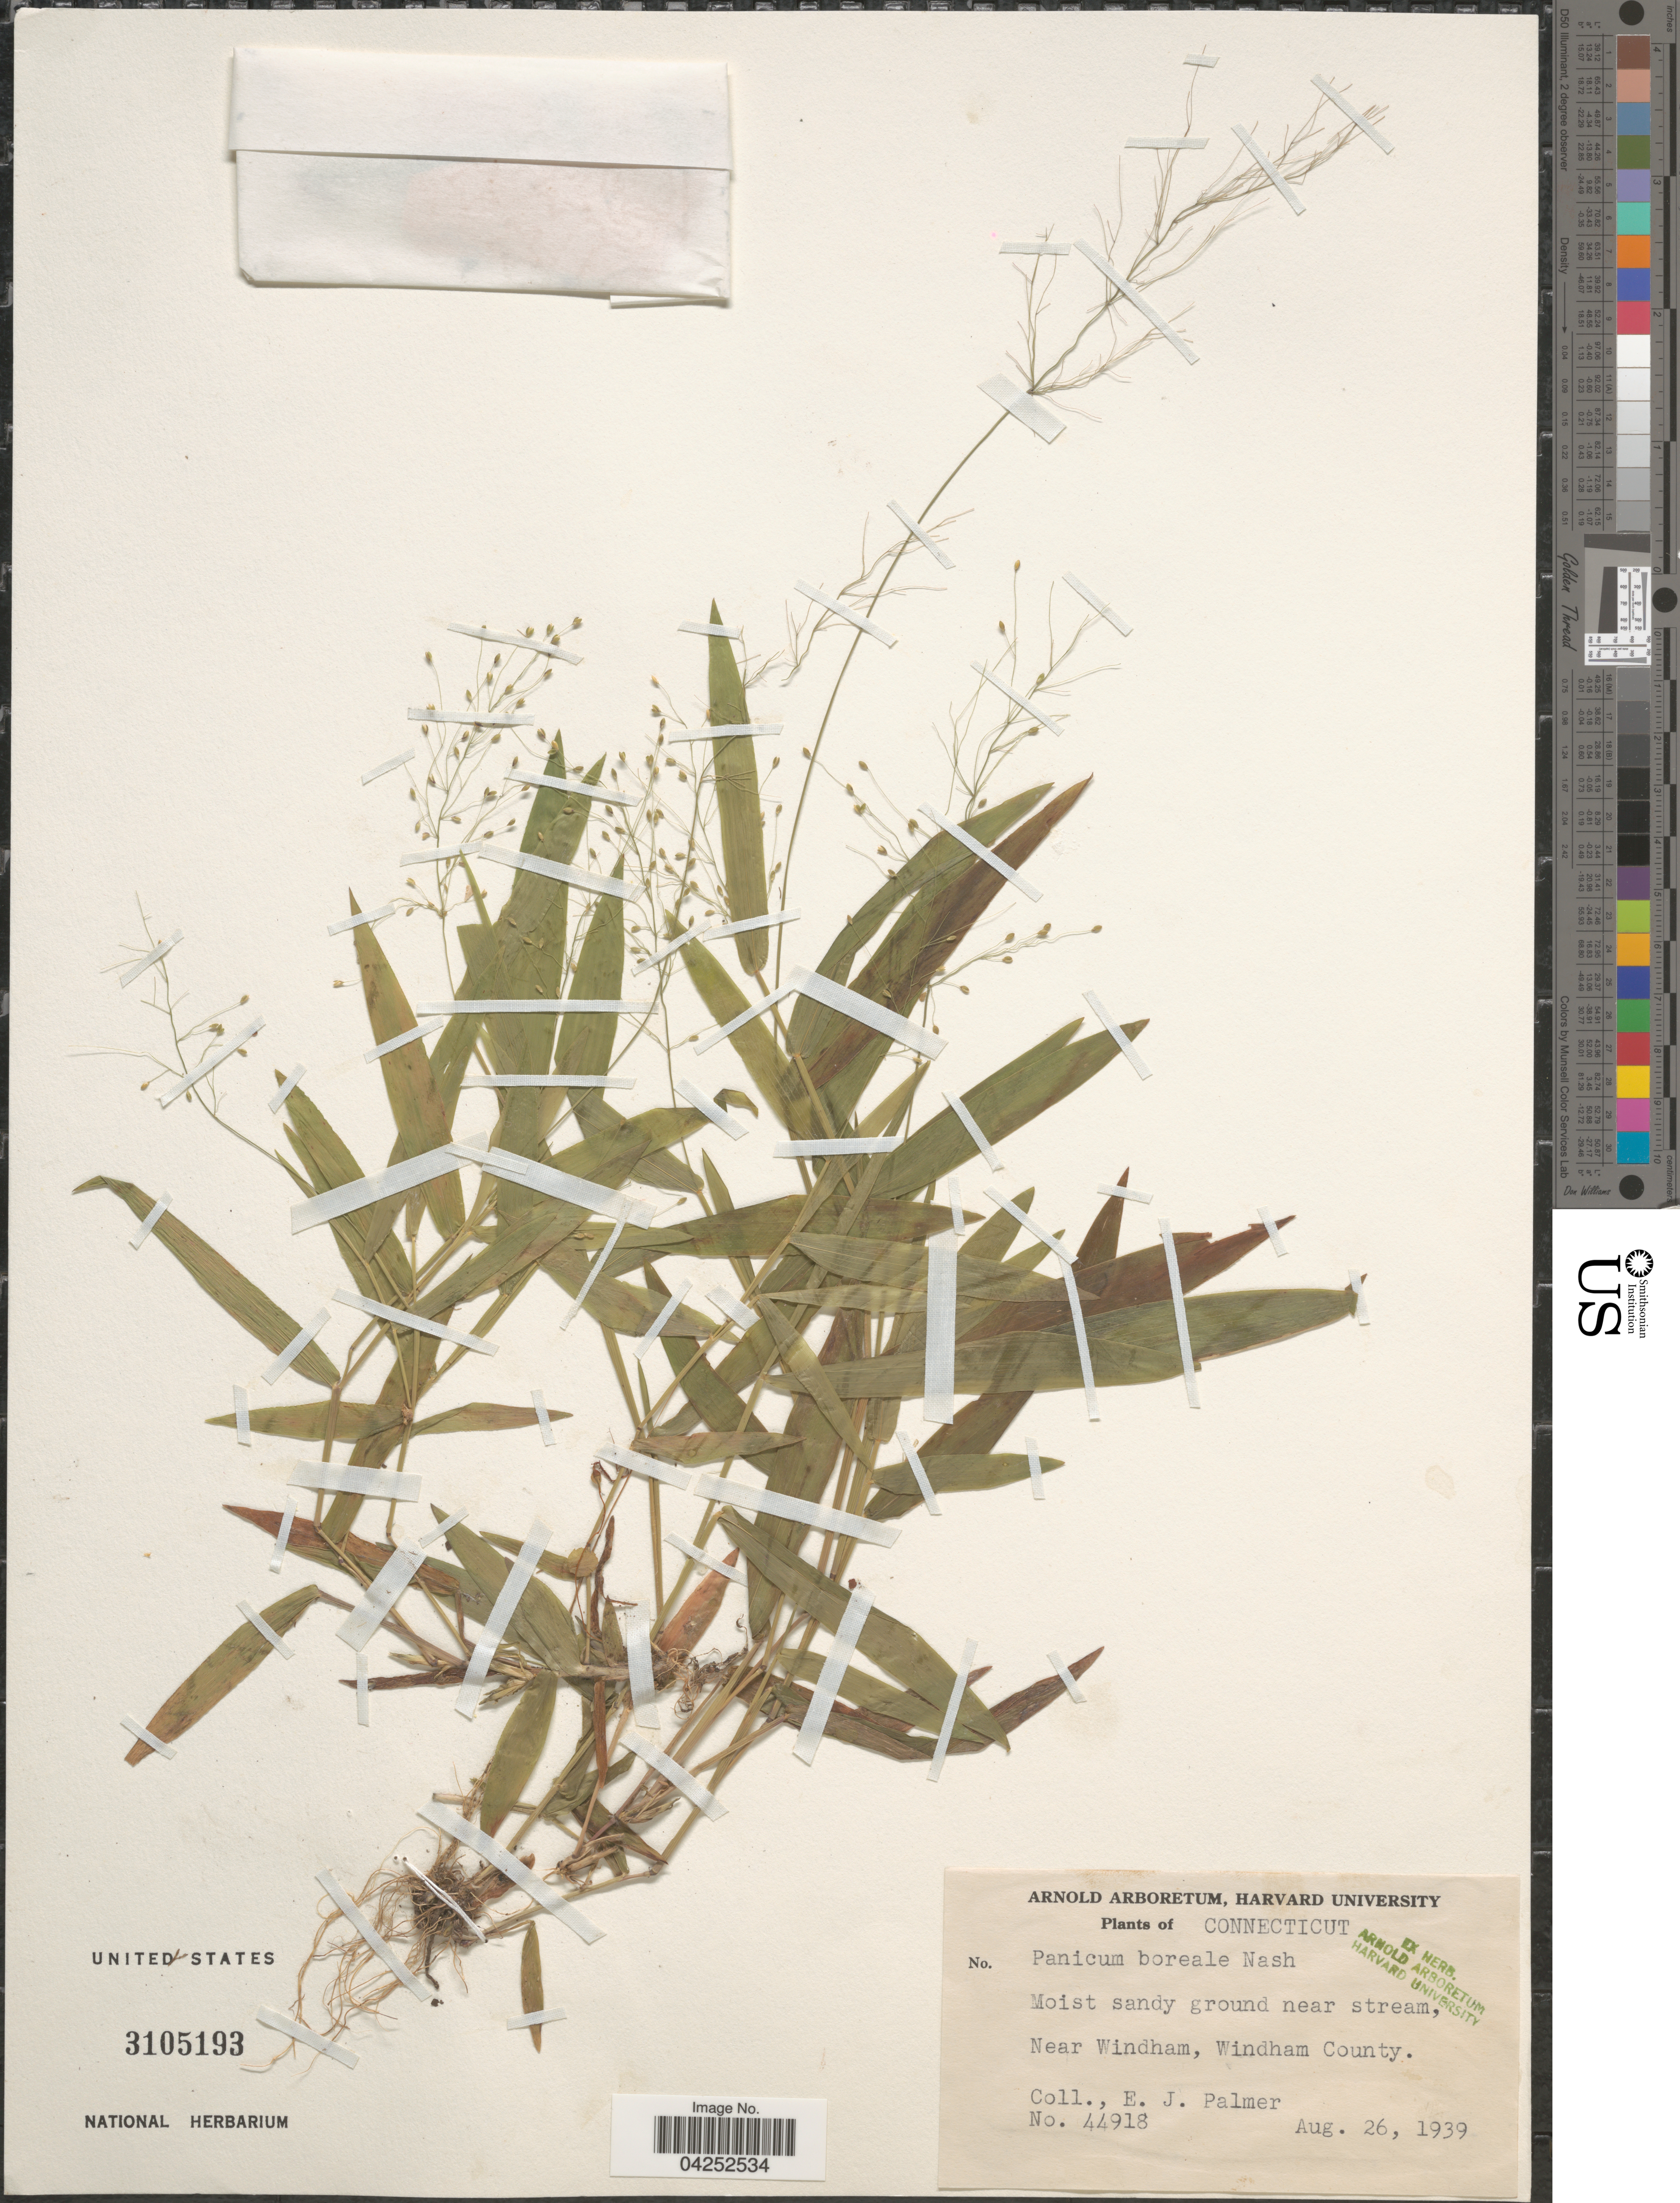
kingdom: Plantae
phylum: Tracheophyta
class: Liliopsida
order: Poales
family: Poaceae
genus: Dichanthelium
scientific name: Dichanthelium boreale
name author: (Nash) Freckmann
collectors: E. J. Palmer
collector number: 44918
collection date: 1939-08-26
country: United States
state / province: Connecticut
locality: Near Windham, Windham County.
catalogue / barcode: US 3105193